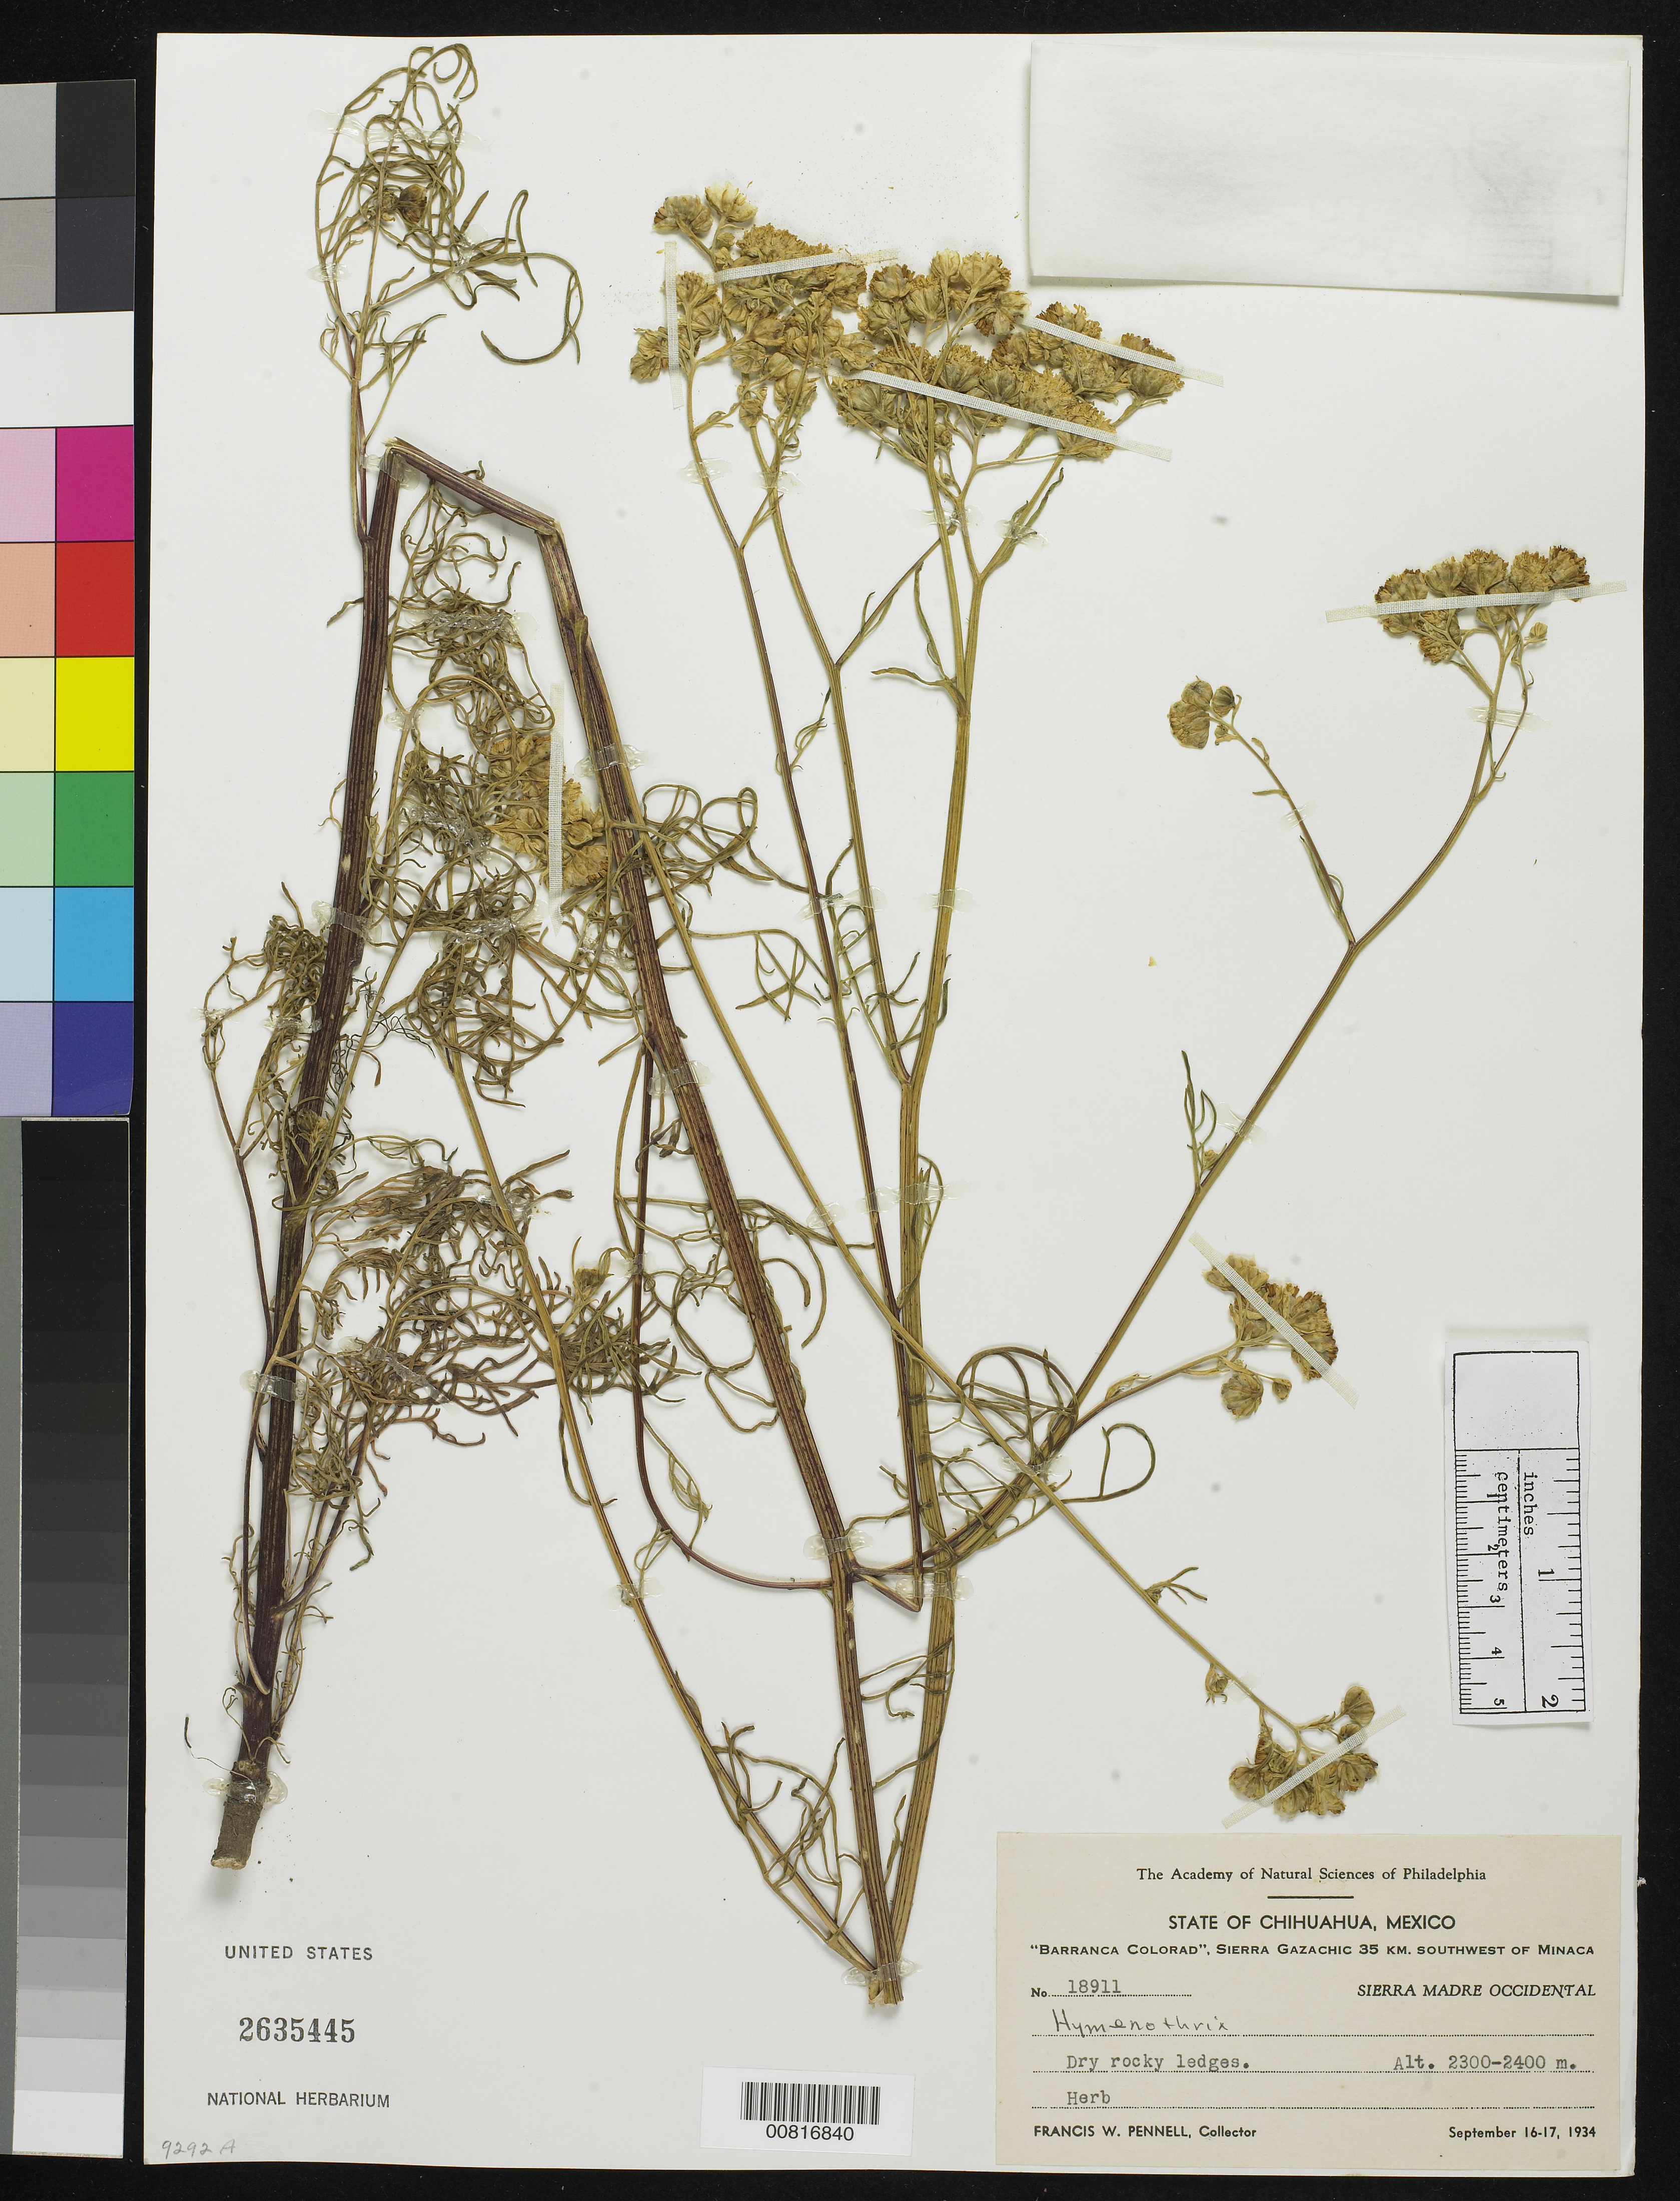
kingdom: Plantae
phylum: Tracheophyta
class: Magnoliopsida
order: Asterales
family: Asteraceae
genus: Hymenothrix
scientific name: Hymenothrix sp.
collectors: F. W. Pennell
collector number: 18911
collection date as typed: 16 Sep 1934 to 17 Sep 1934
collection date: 1934-09-16/1934-09-17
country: Mexico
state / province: Chihuahua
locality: Barranca Colorad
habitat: Dry rocky ledges.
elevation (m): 2400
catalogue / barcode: US 2635445